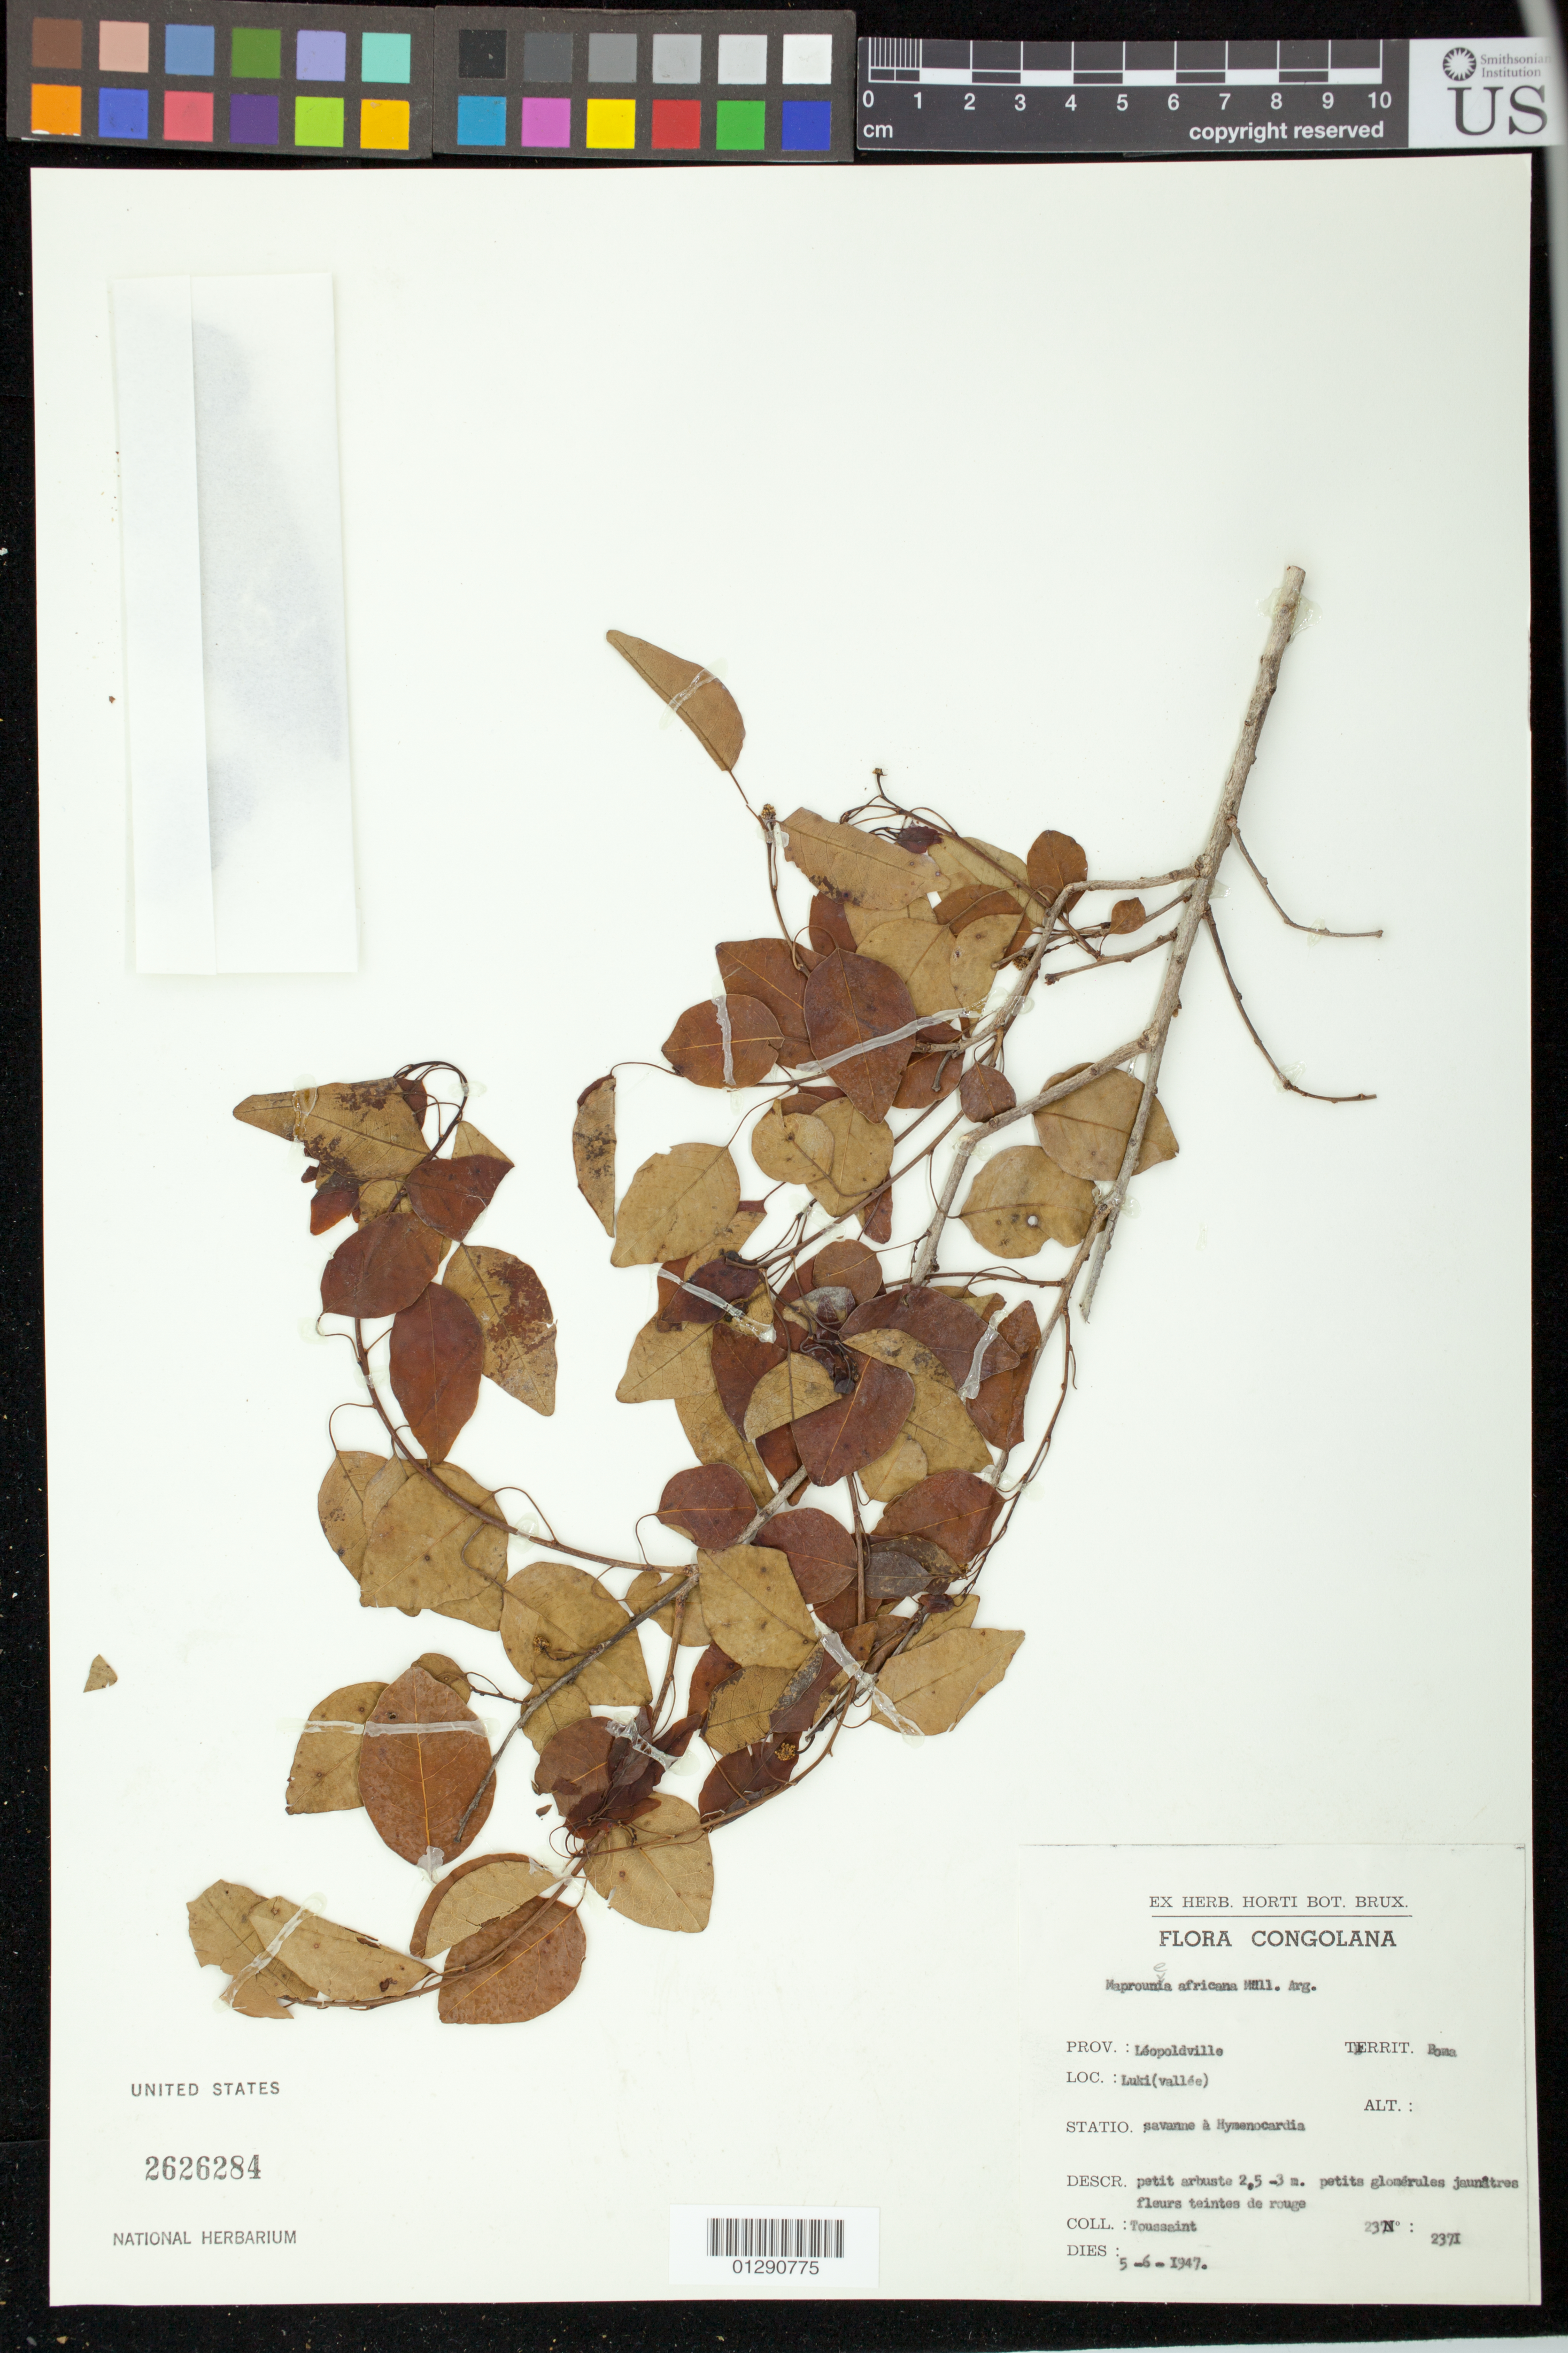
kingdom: Plantae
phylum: Tracheophyta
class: Magnoliopsida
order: Malpighiales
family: Euphorbiaceae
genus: Maprounea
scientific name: Maprounea africana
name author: Müll. Arg.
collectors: -. Toussaint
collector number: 2371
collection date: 1947-06-05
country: Congo, Democratic Republic of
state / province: Kinshasa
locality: Luki (Vallee), Leopoldville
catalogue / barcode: US 2626284